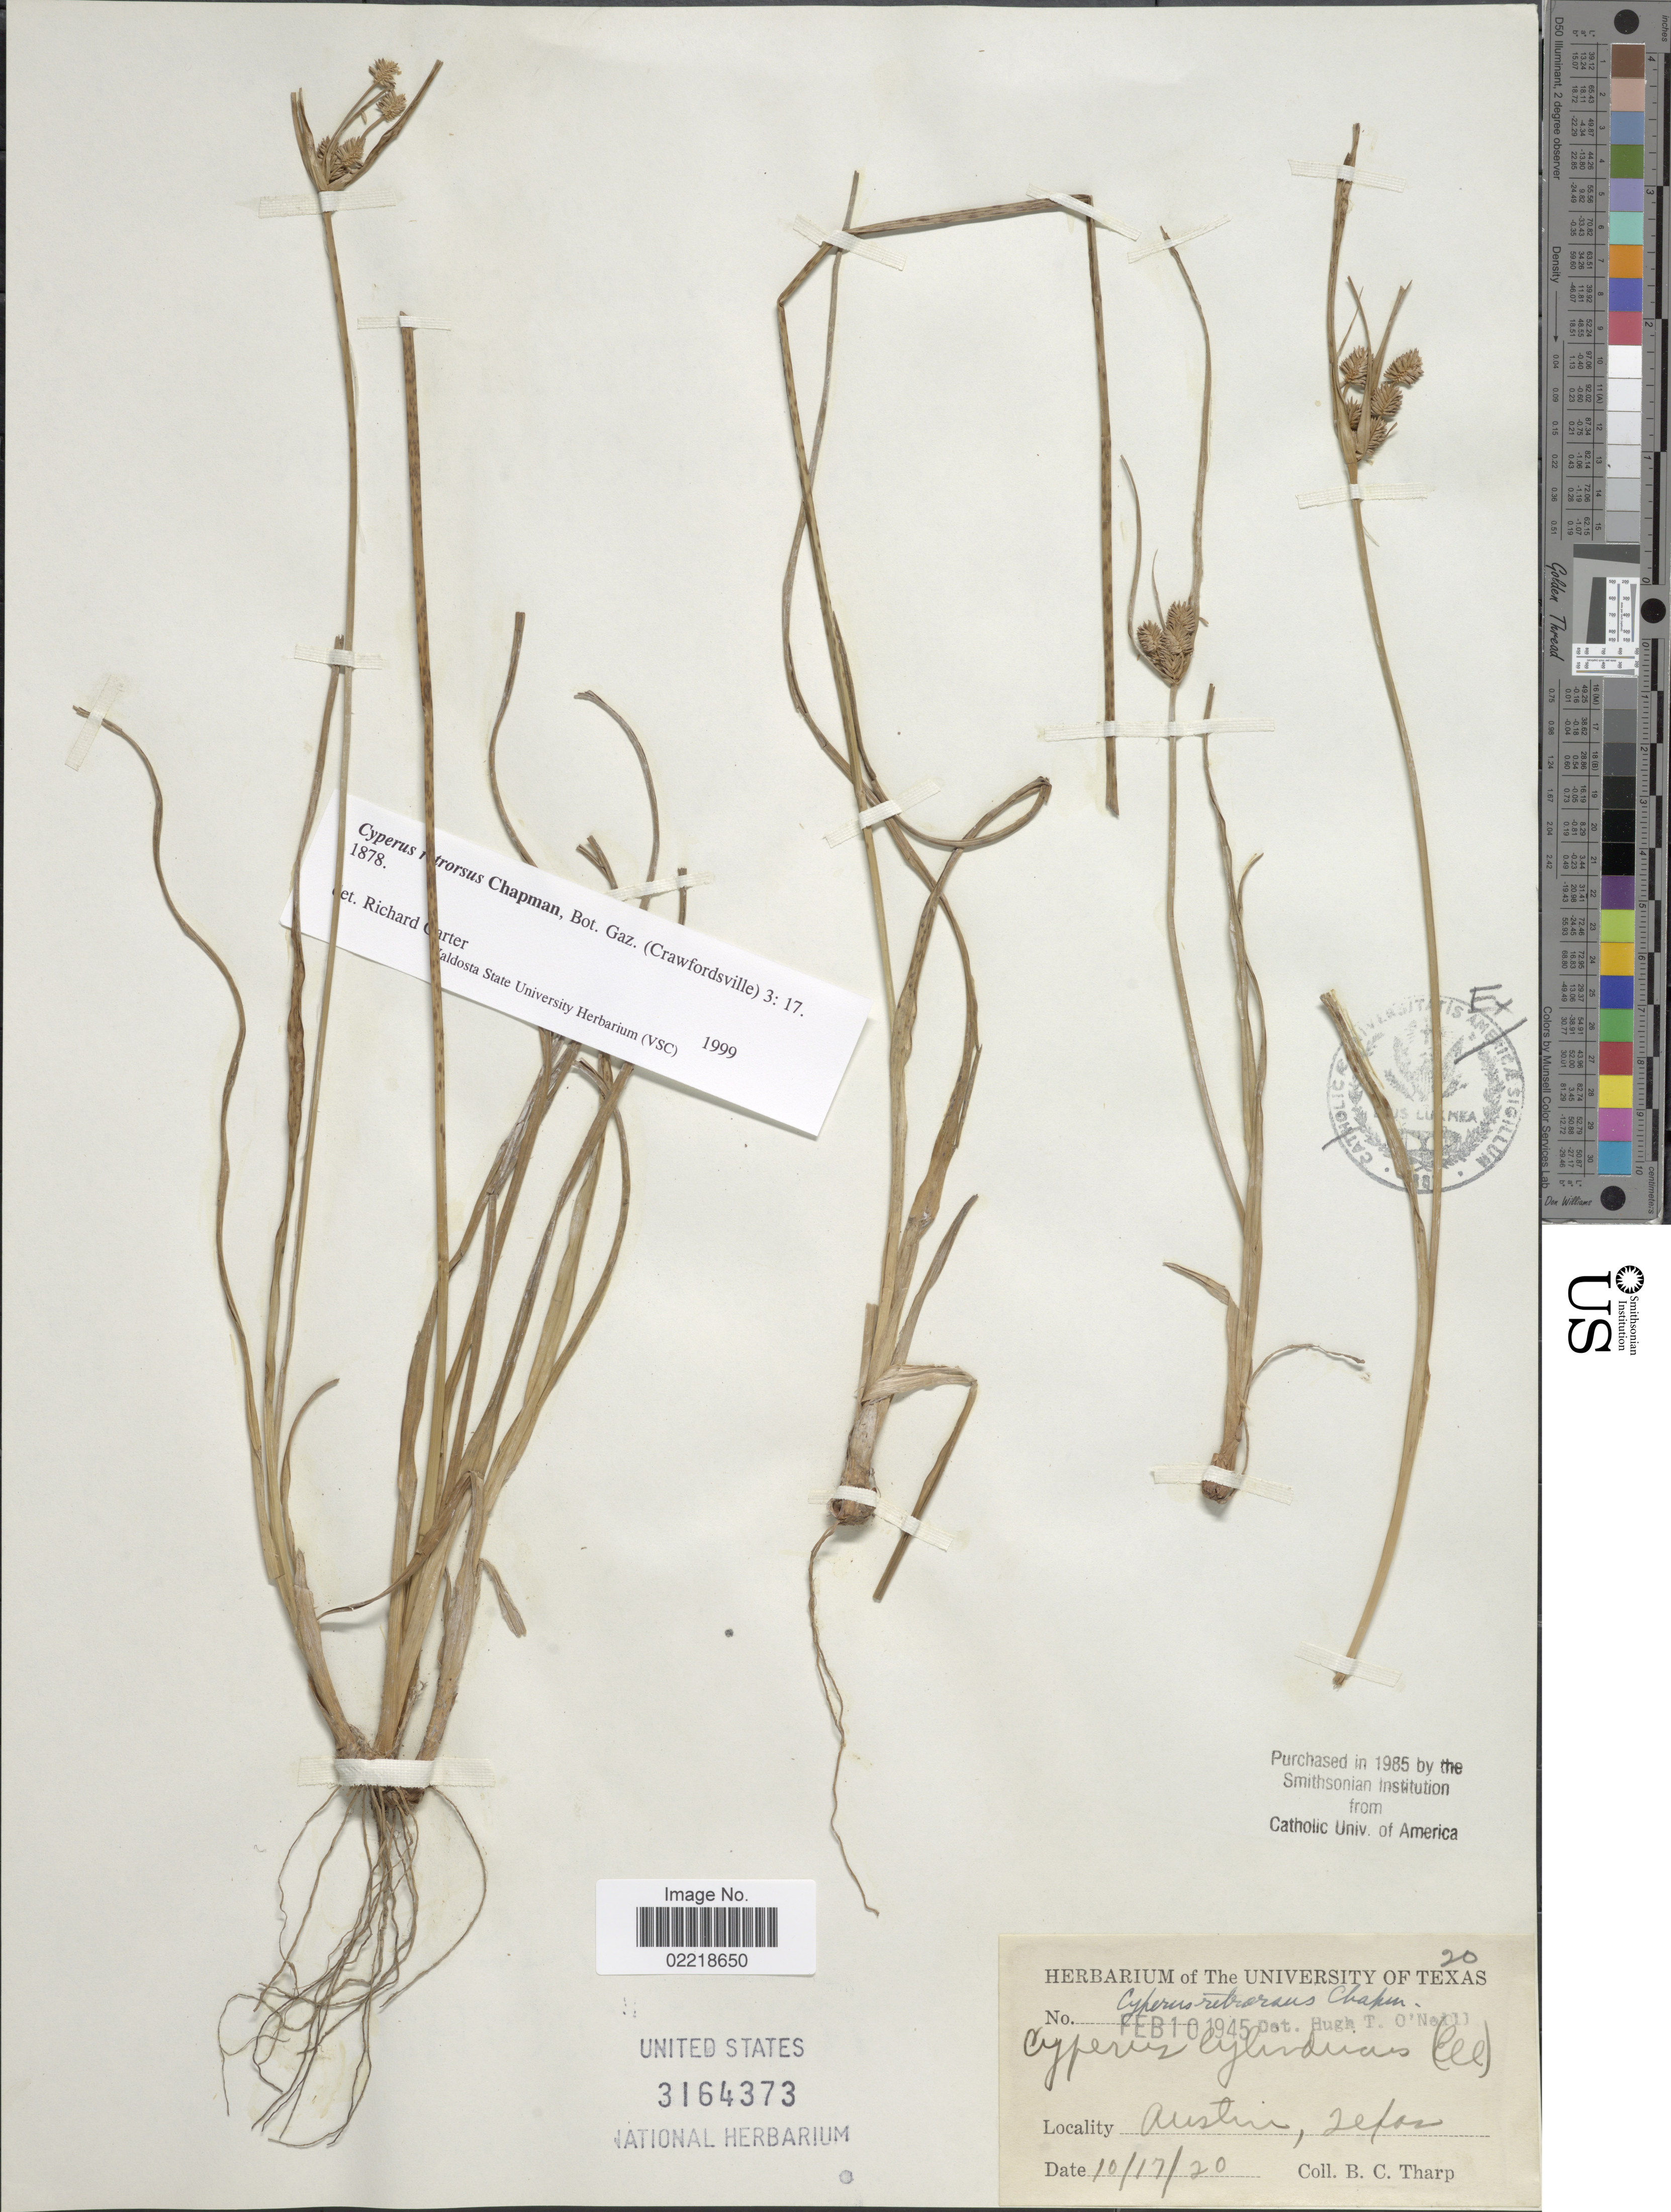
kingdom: Plantae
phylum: Tracheophyta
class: Liliopsida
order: Poales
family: Cyperaceae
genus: Cyperus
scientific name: Cyperus retrorsus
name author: Chapm.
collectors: B. C. Tharp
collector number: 20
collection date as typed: Transcribed d/m/y: 17/10/20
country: United States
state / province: Texas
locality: Austin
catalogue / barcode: US 3164373